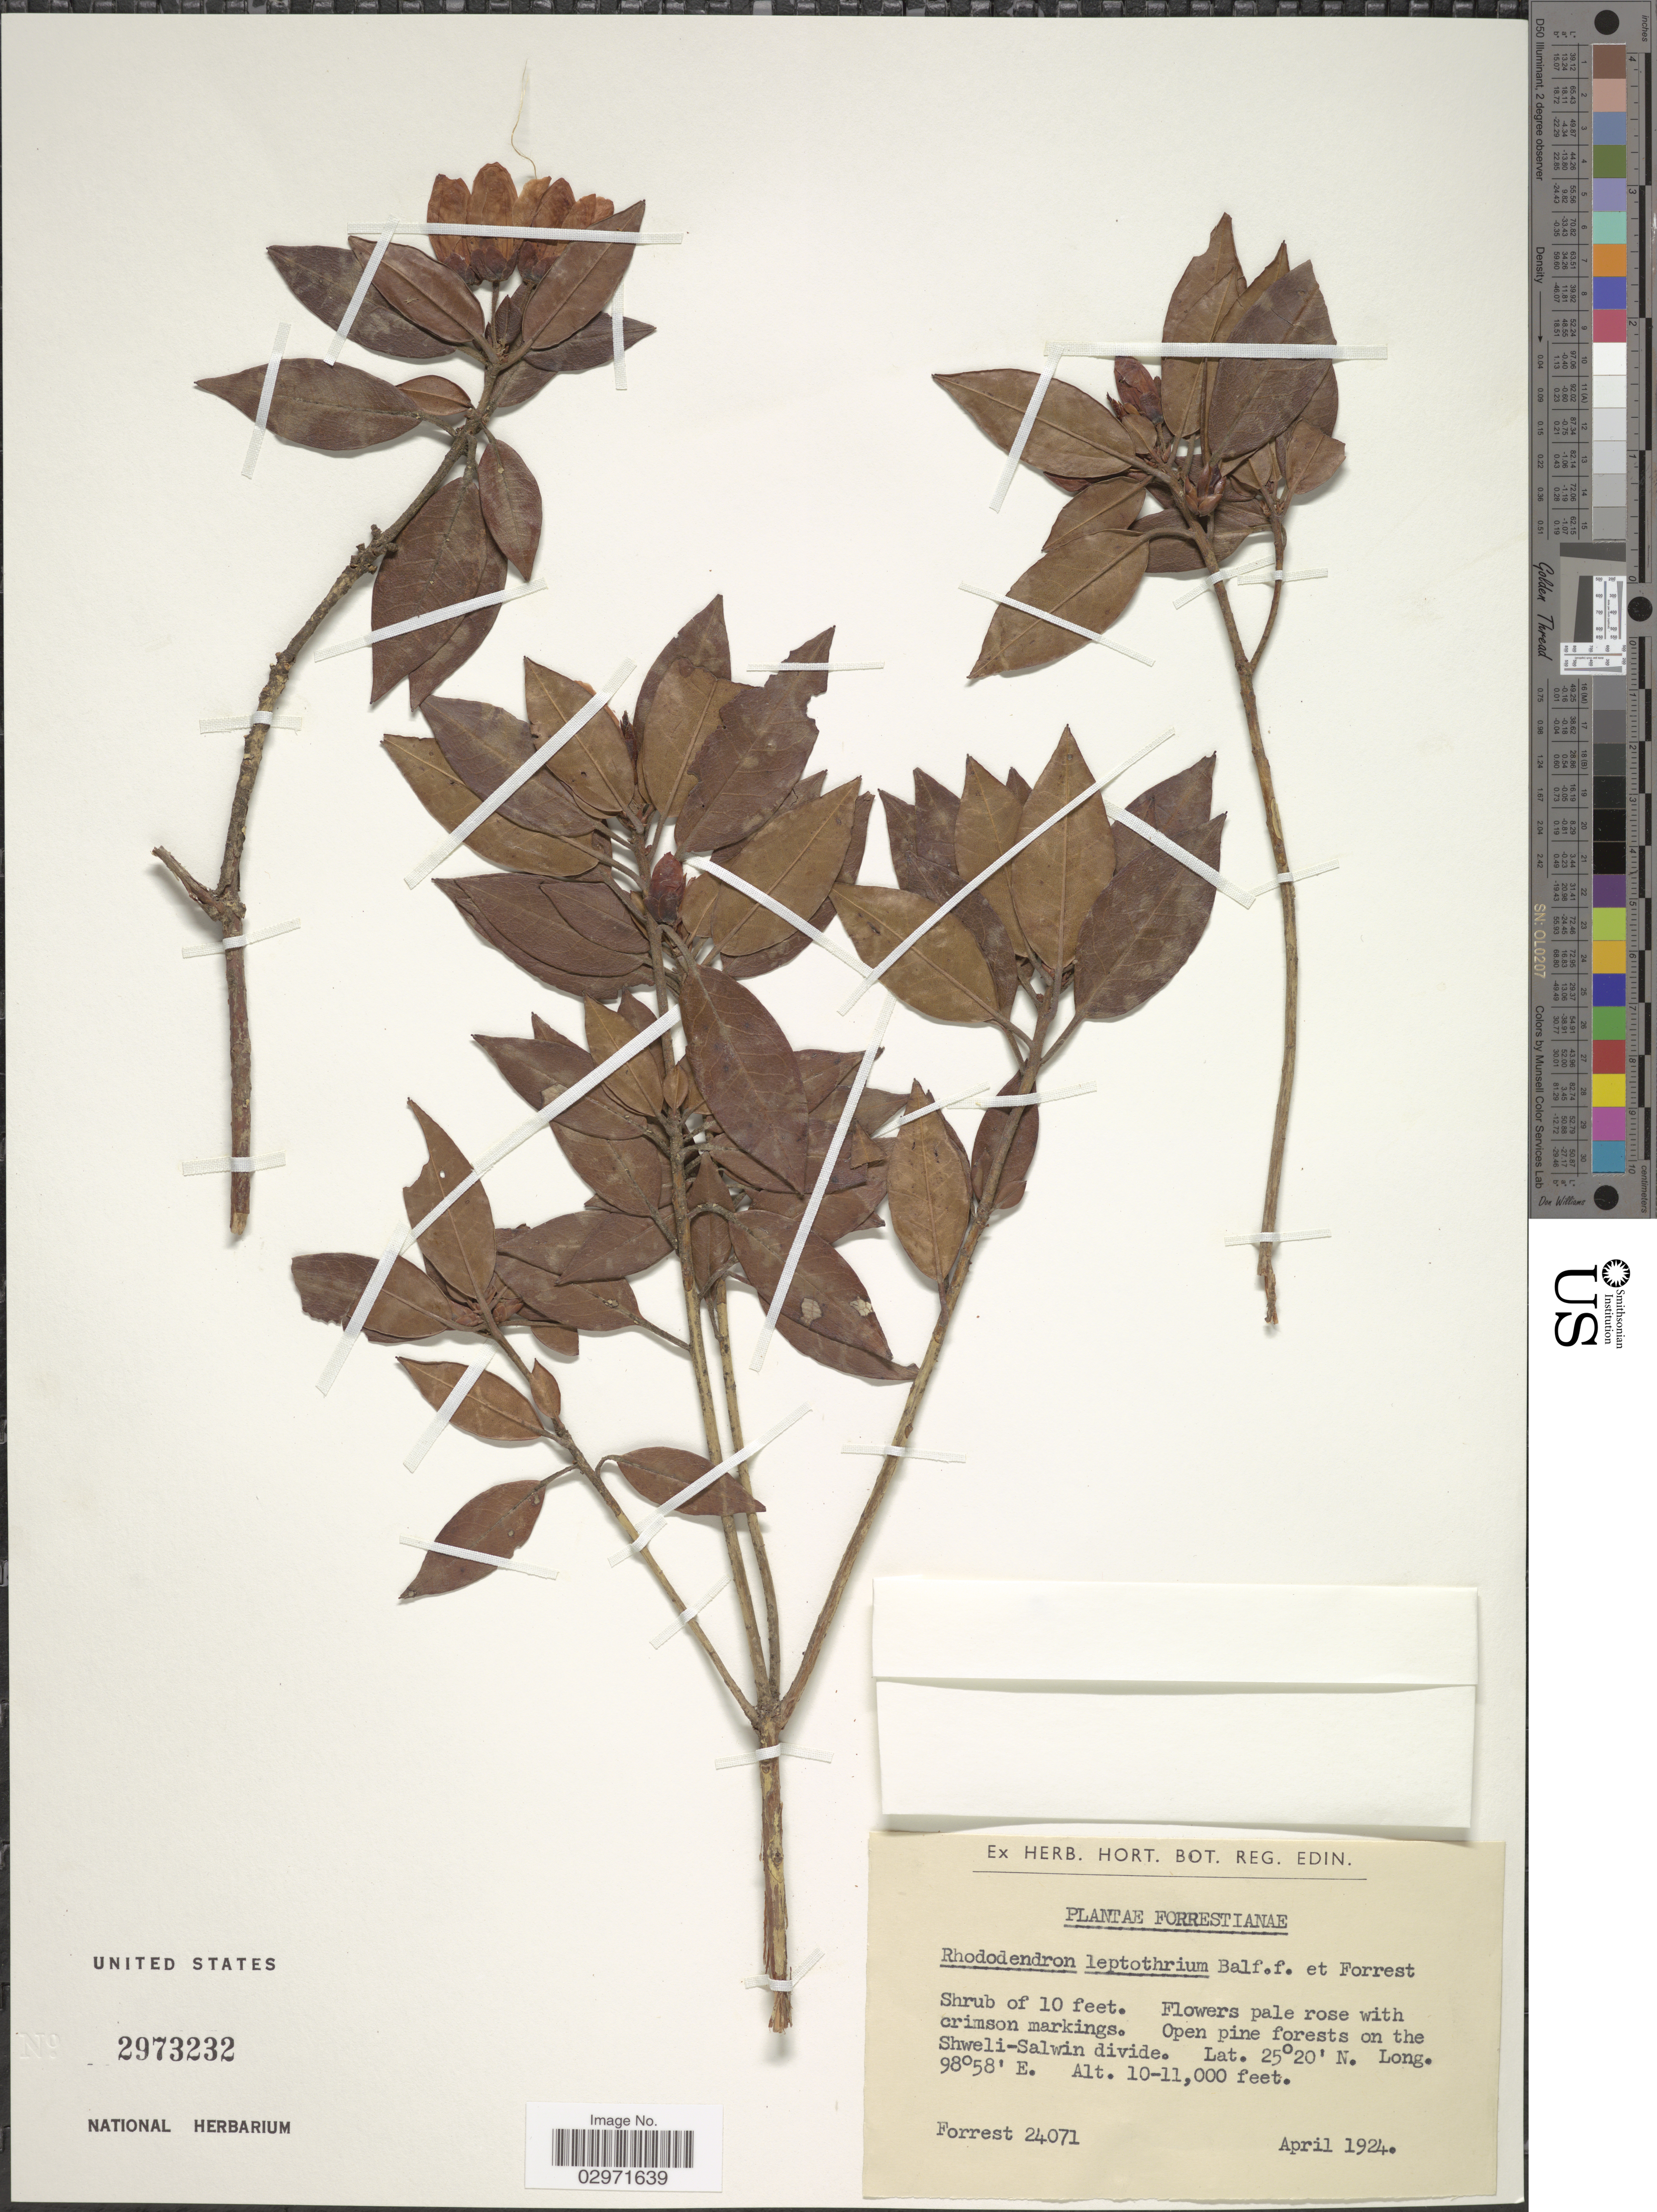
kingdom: Plantae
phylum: Tracheophyta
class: Magnoliopsida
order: Ericales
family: Ericaceae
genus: Rhododendron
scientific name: Rhododendron leptothrium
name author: Balf. f. & Forrest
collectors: -. Forrest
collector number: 24071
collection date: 1924-04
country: China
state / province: Yunnan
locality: On the Shweli-Salwin divide.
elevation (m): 3048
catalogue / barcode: US 2973232